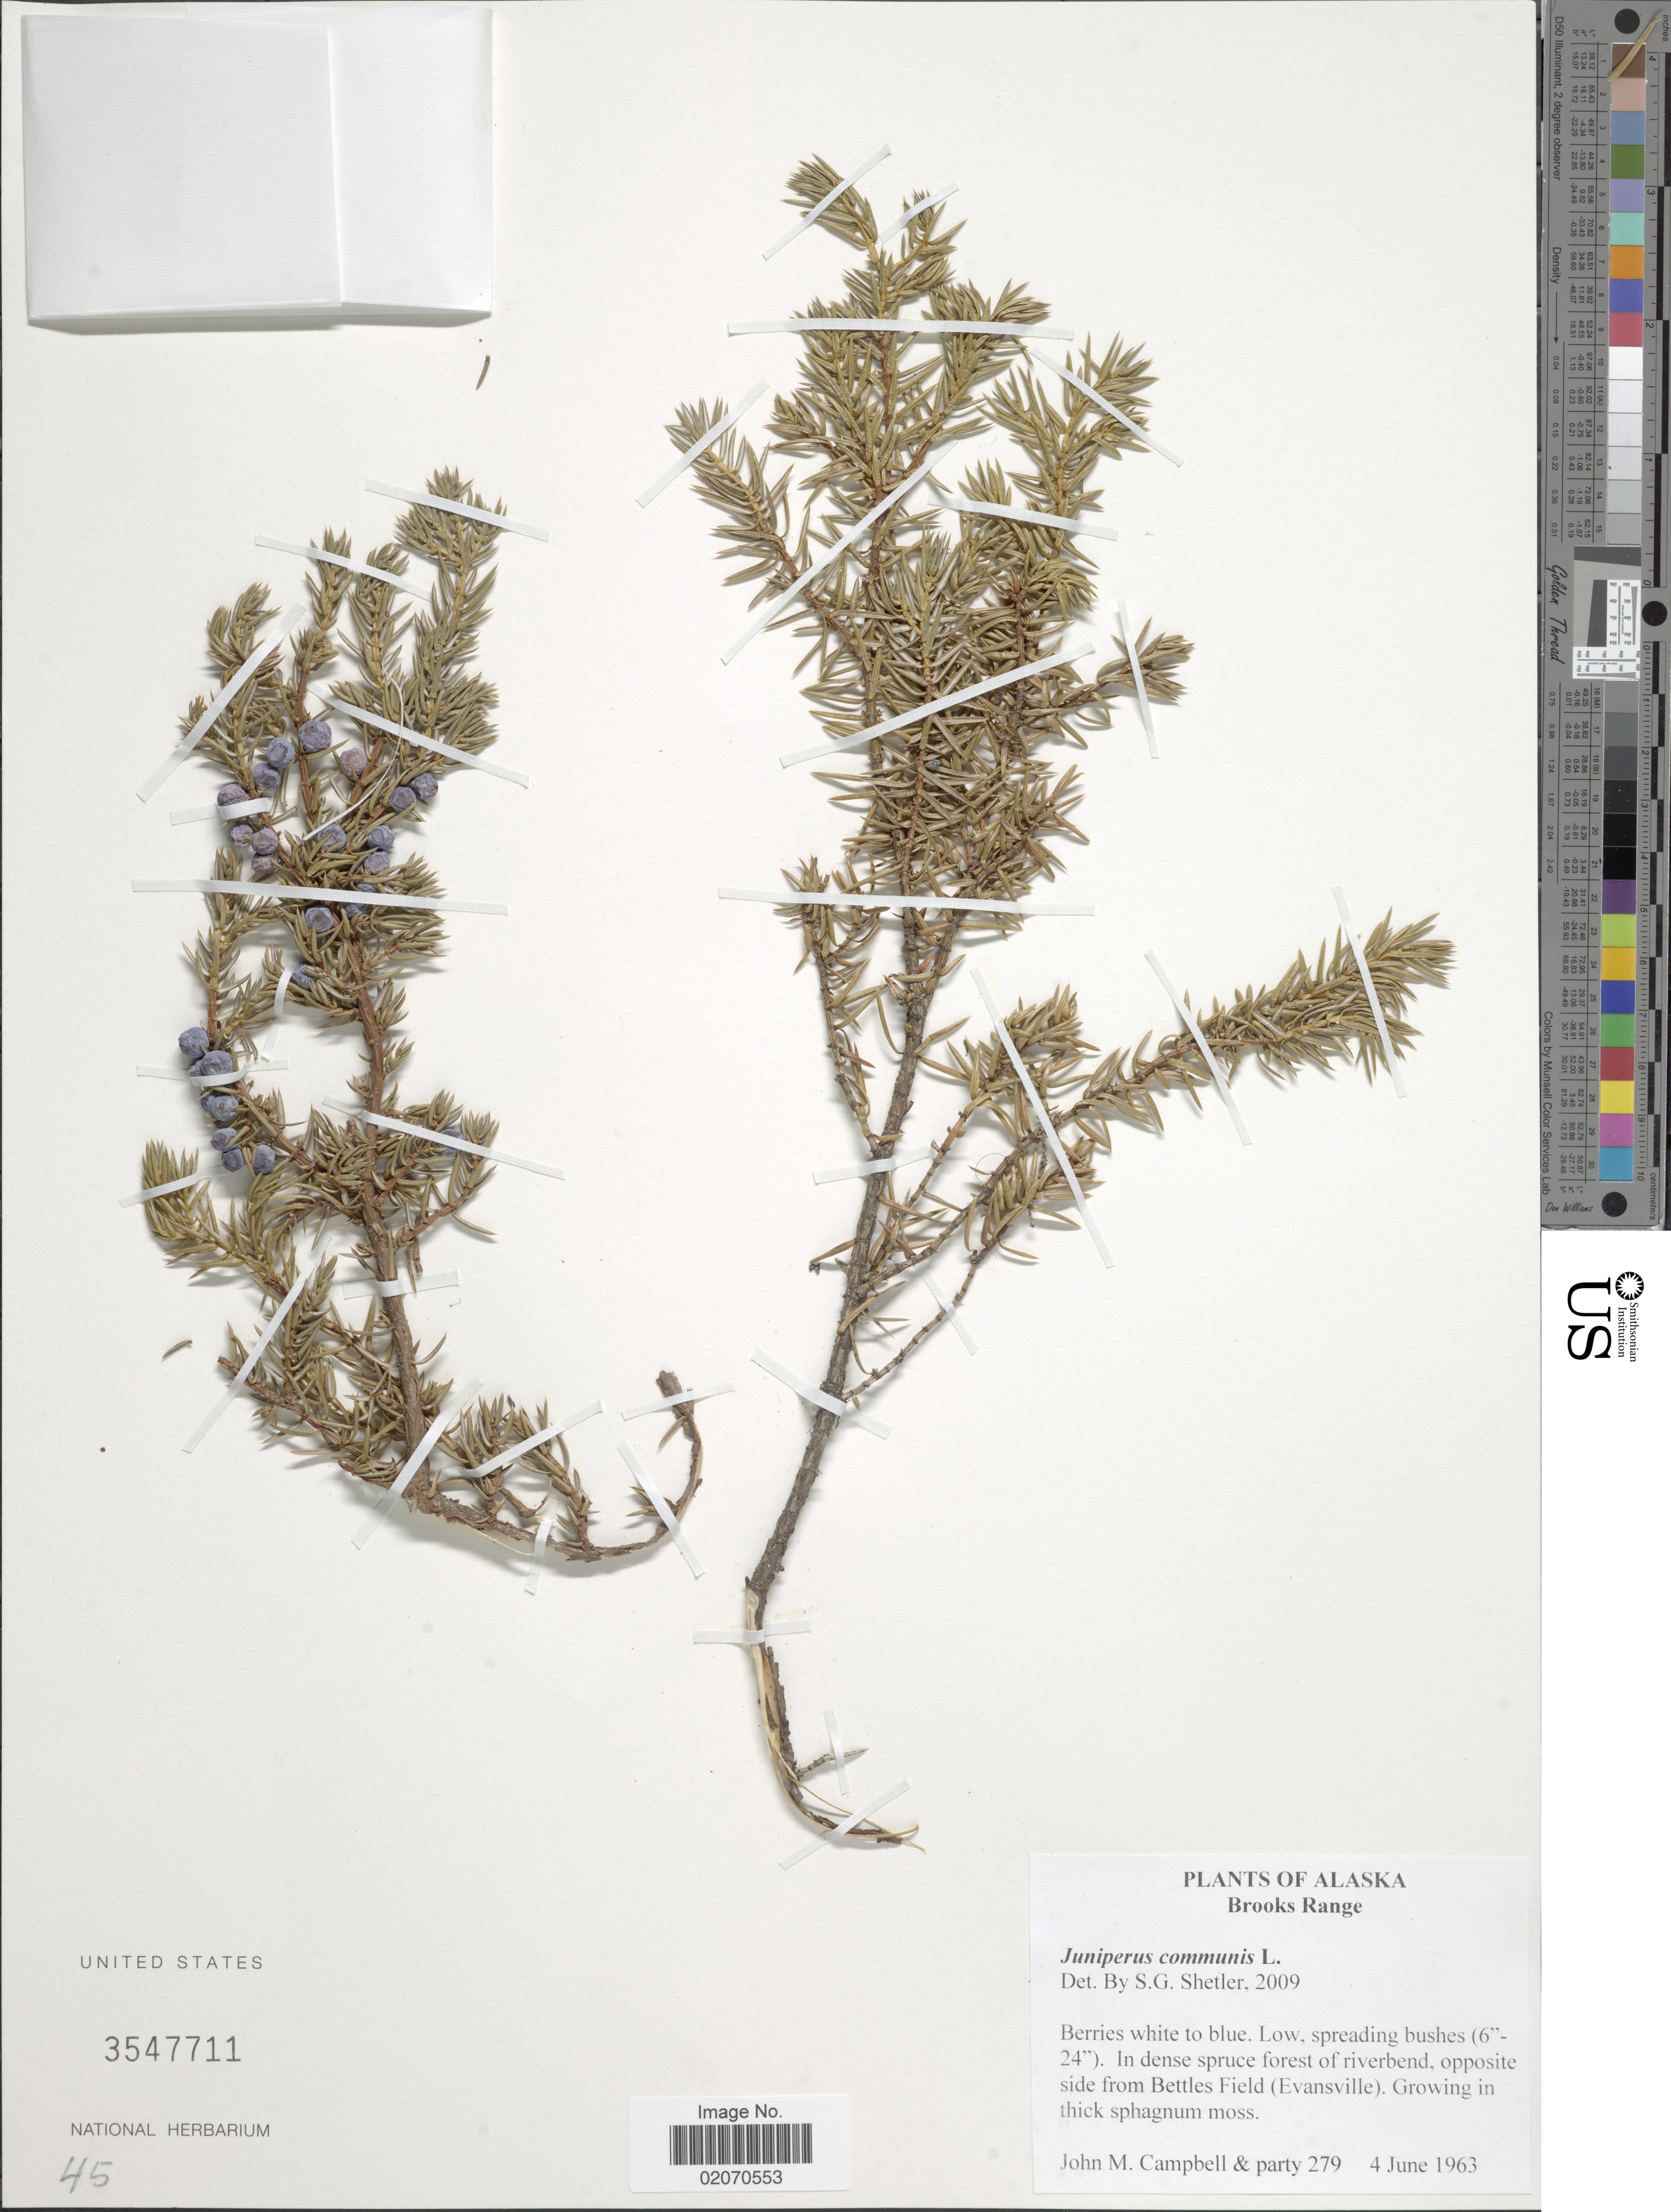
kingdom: Plantae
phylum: Tracheophyta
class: Pinopsida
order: Pinales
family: Cupressaceae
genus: Juniperus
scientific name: Juniperus communis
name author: L.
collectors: J. M. Campbell & et al.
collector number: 279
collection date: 1963-06-04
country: United States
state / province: Alaska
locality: Brooks Range, opposite side from Bettles Field (Evansville)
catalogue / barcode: US 3547711